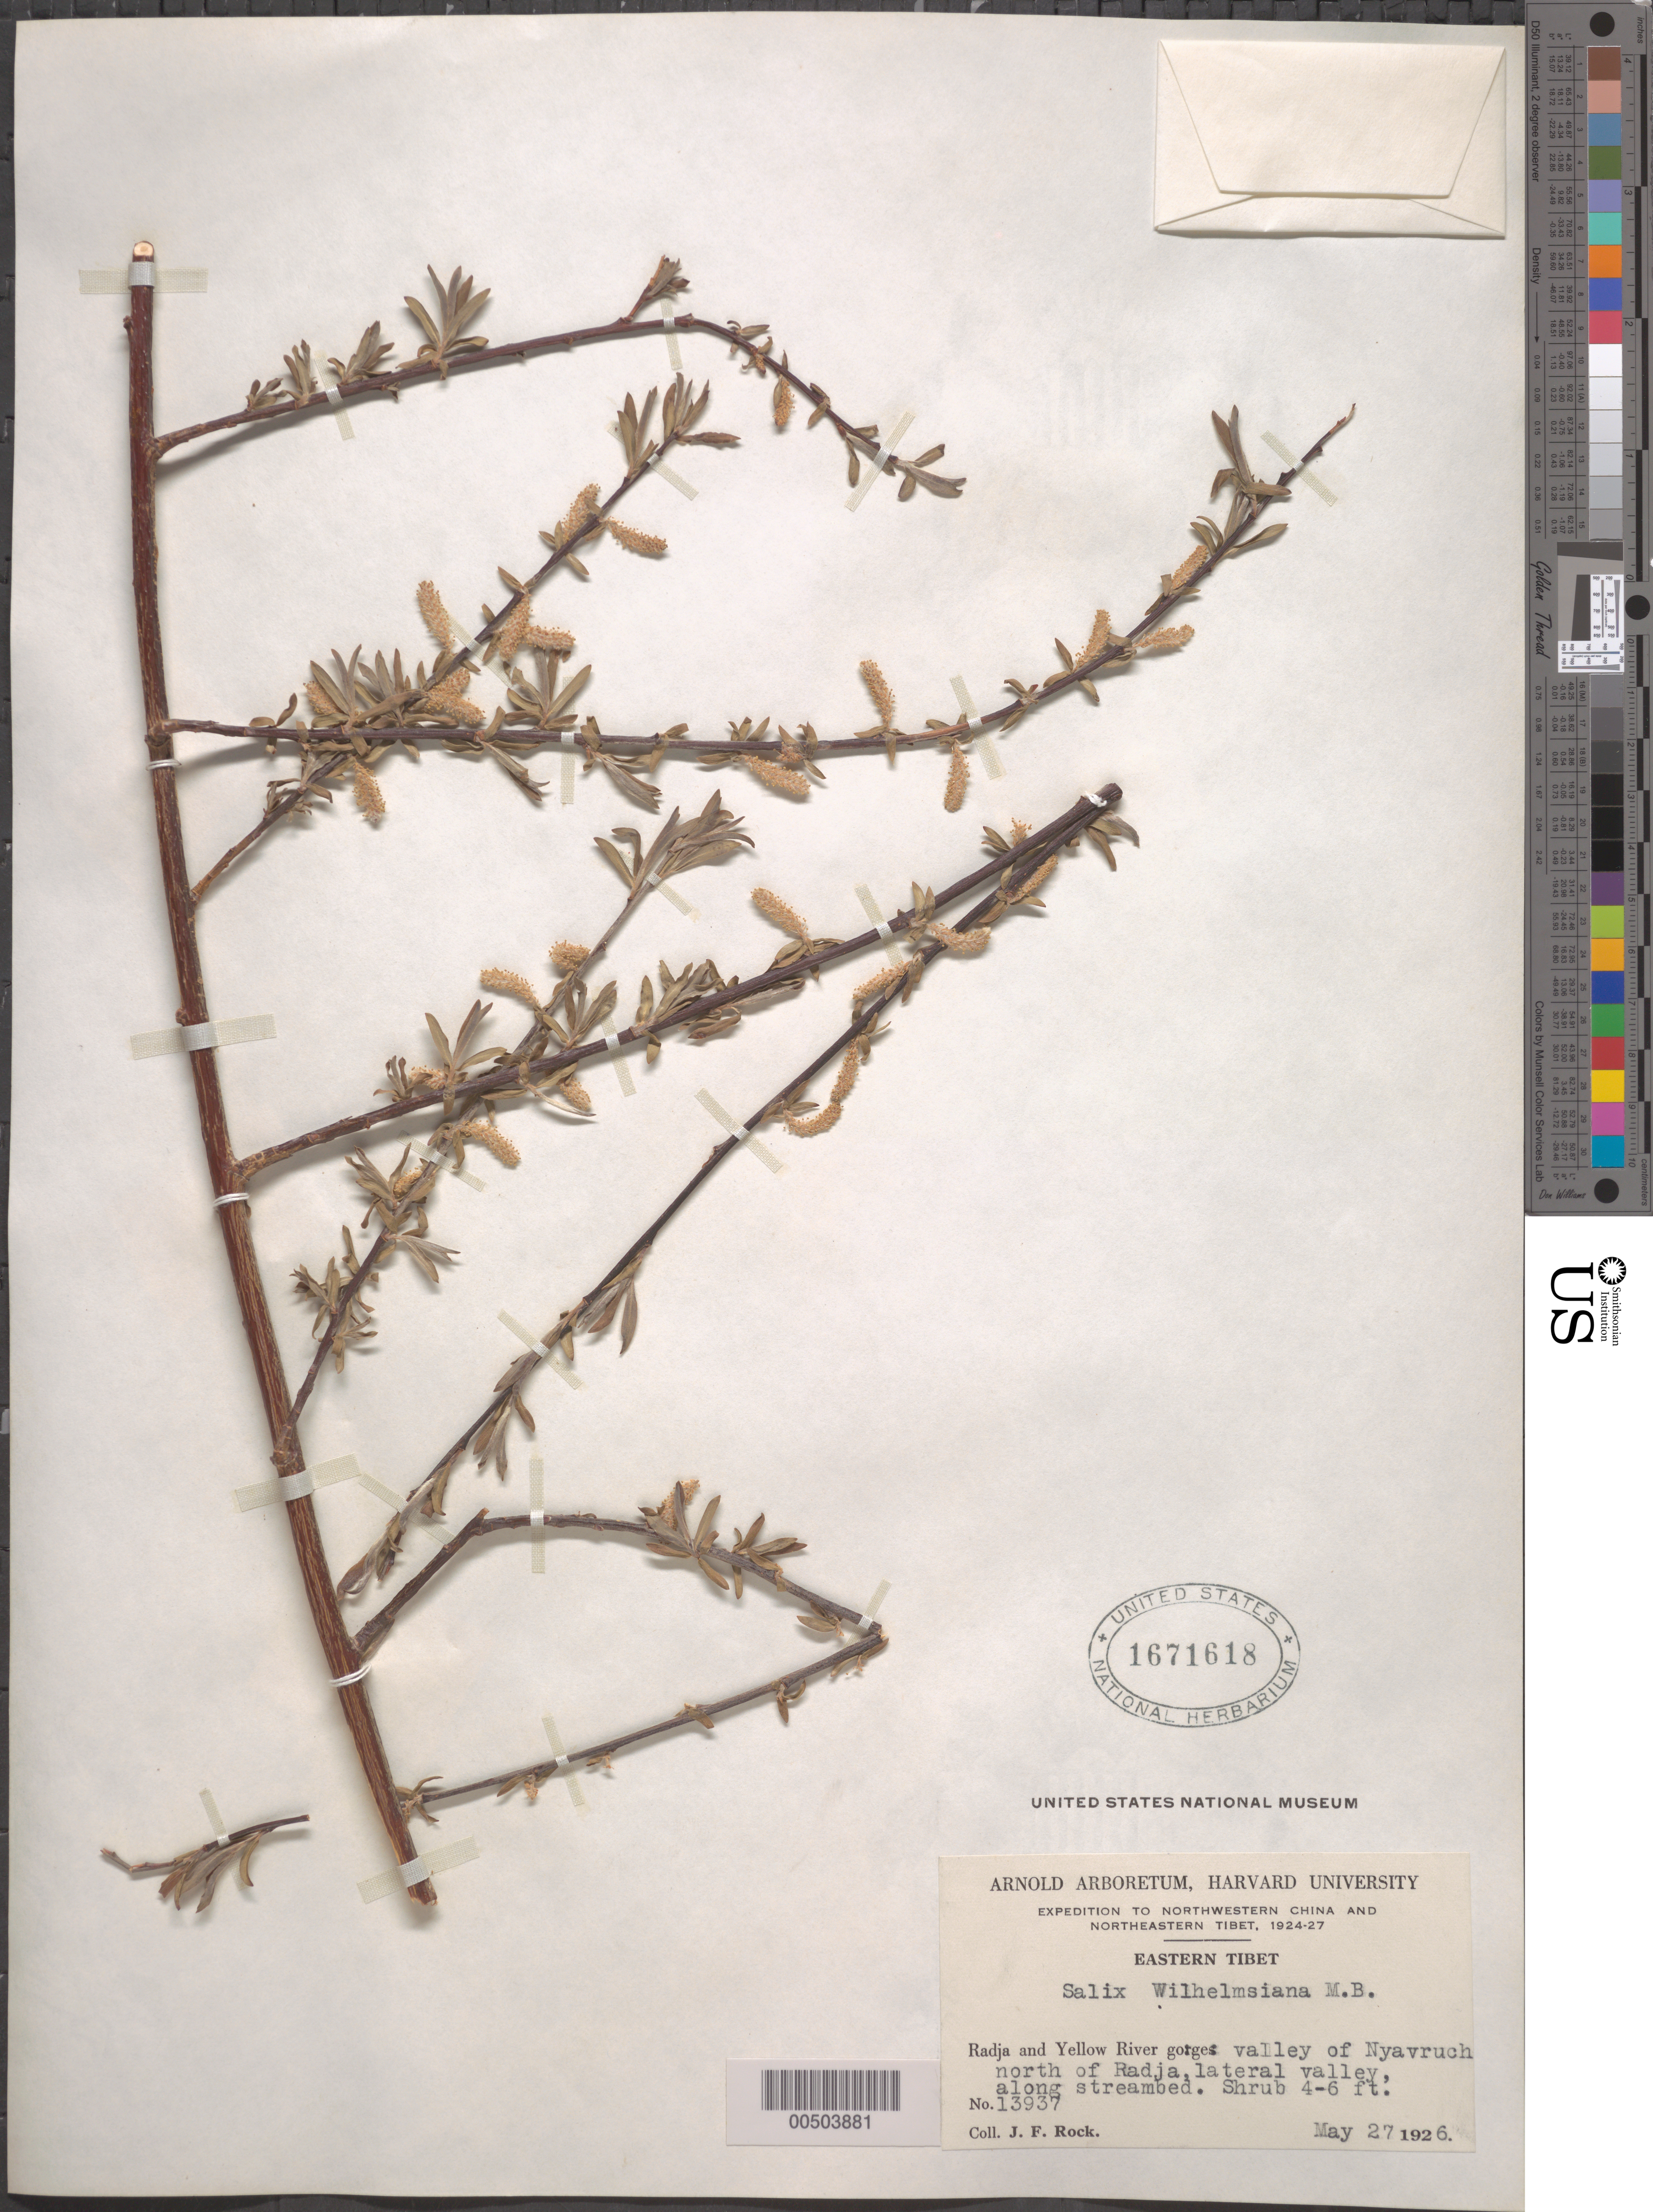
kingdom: Plantae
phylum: Tracheophyta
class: Magnoliopsida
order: Malpighiales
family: Salicaceae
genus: Salix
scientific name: Salix wilhelmsiana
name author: M. Bieb.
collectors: J. F. Rock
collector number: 13937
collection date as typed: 27 May 1926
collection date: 1926-05-27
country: China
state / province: Xizang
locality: Radja and Yellow River gorges: valley of Nyavruch north of Radja, lateral valley, along streambed.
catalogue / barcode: US 1671618